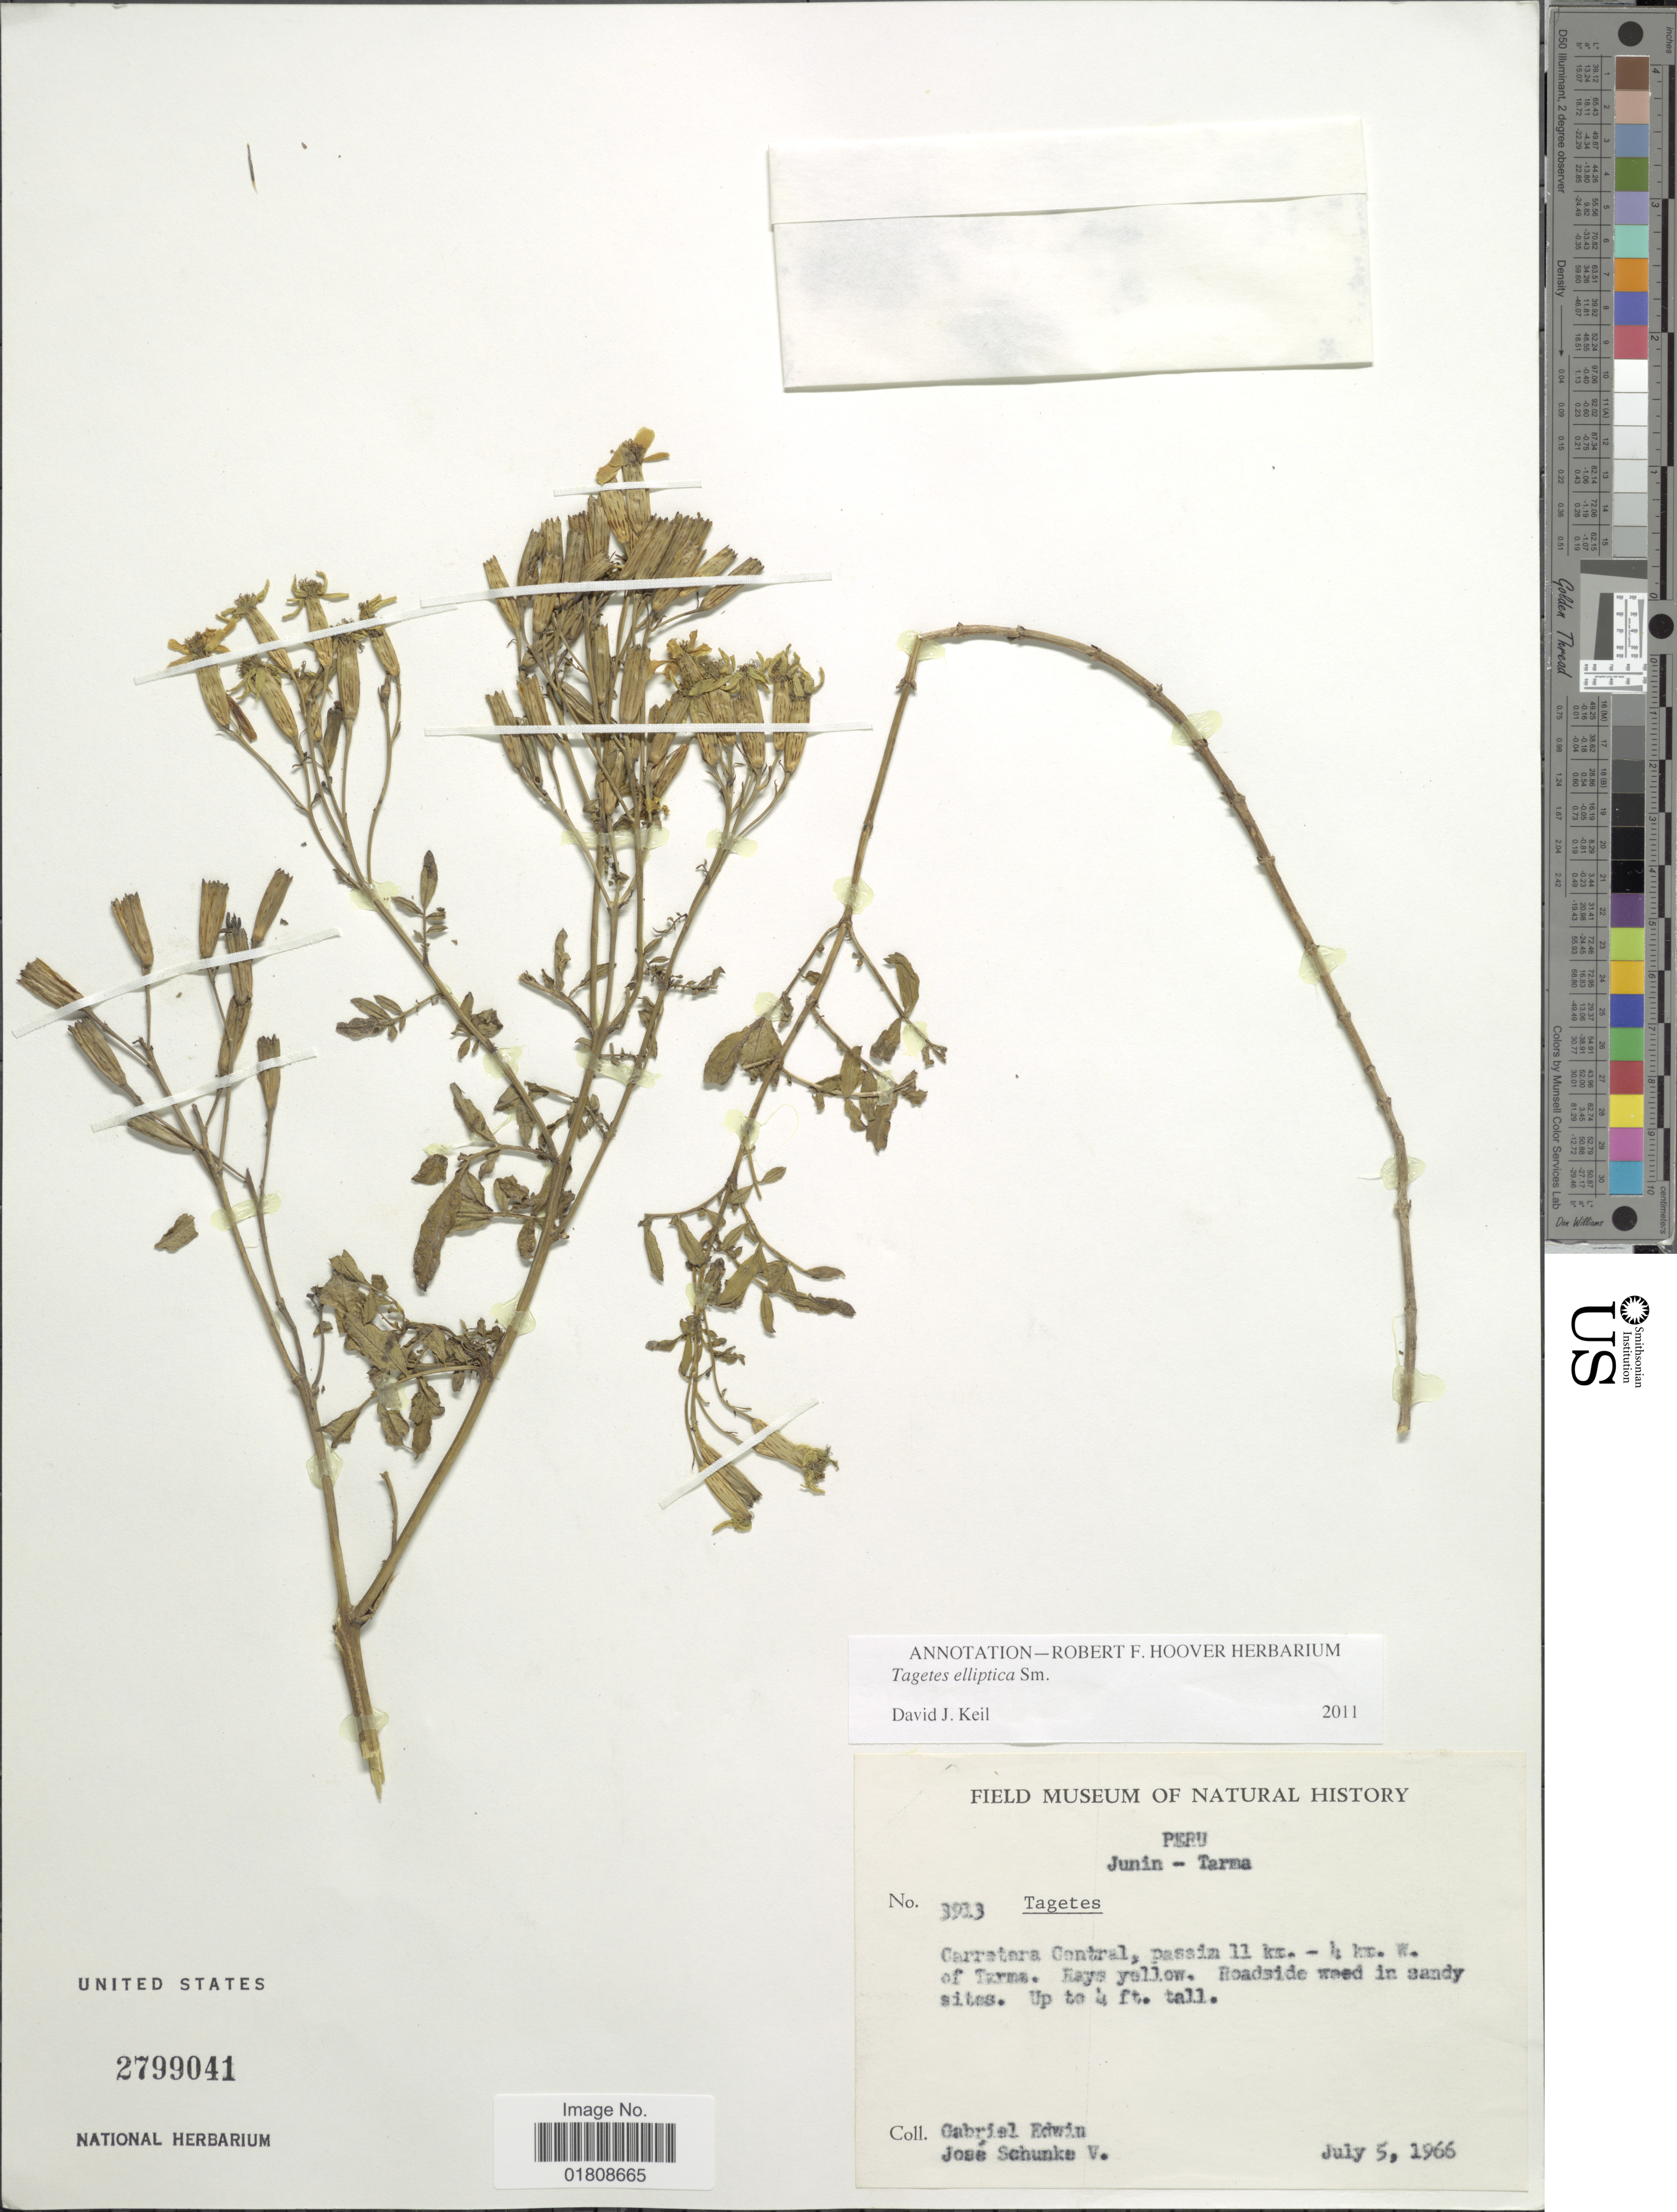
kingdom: Plantae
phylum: Tracheophyta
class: Magnoliopsida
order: Asterales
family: Asteraceae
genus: Tagetes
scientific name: Tagetes elliptica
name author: Sm. in Rees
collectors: G. Edwin & J. Schunke Vigo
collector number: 3913*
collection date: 1966-07-05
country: Peru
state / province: Junín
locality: Carretara Central, passim 11 km. - 4 km. W. of Tarma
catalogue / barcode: US 2799041